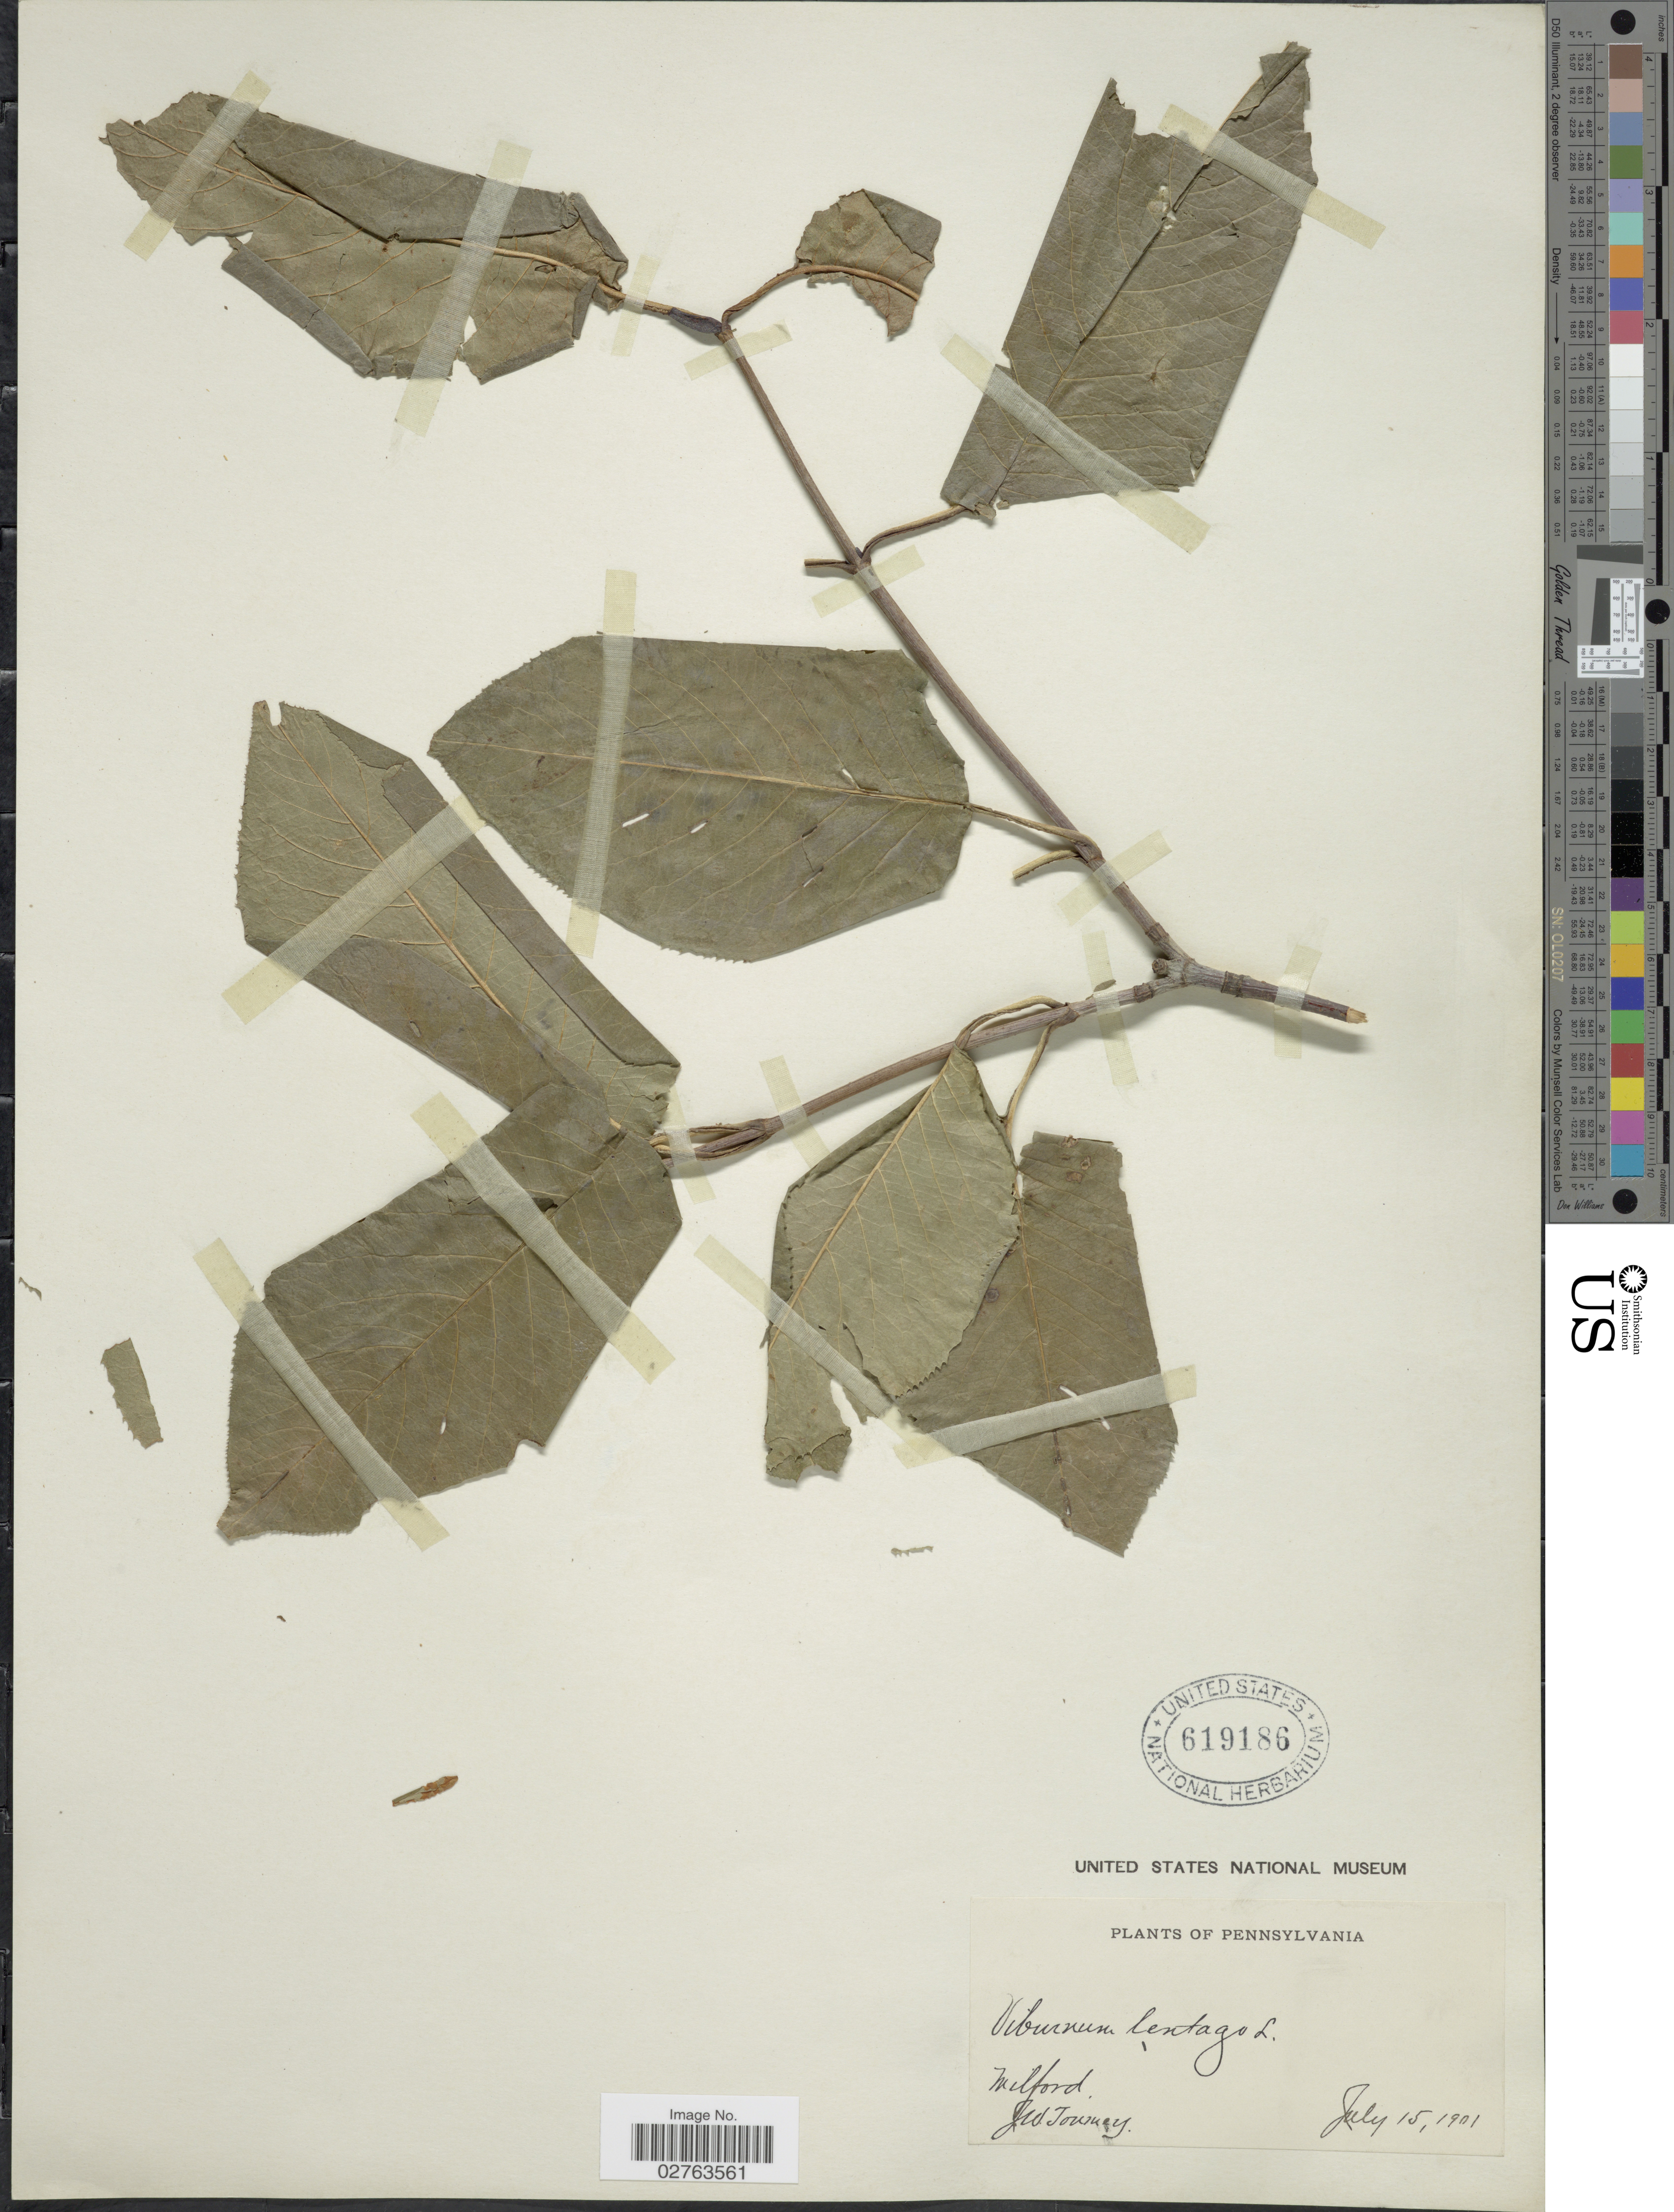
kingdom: Plantae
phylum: Tracheophyta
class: Magnoliopsida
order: Dipsacales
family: Viburnaceae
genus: Viburnum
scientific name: Viburnum lentago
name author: L.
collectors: J. W. Toumey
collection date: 1901-07-15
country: United States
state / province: Pennsylvania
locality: Milford.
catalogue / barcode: US 619186